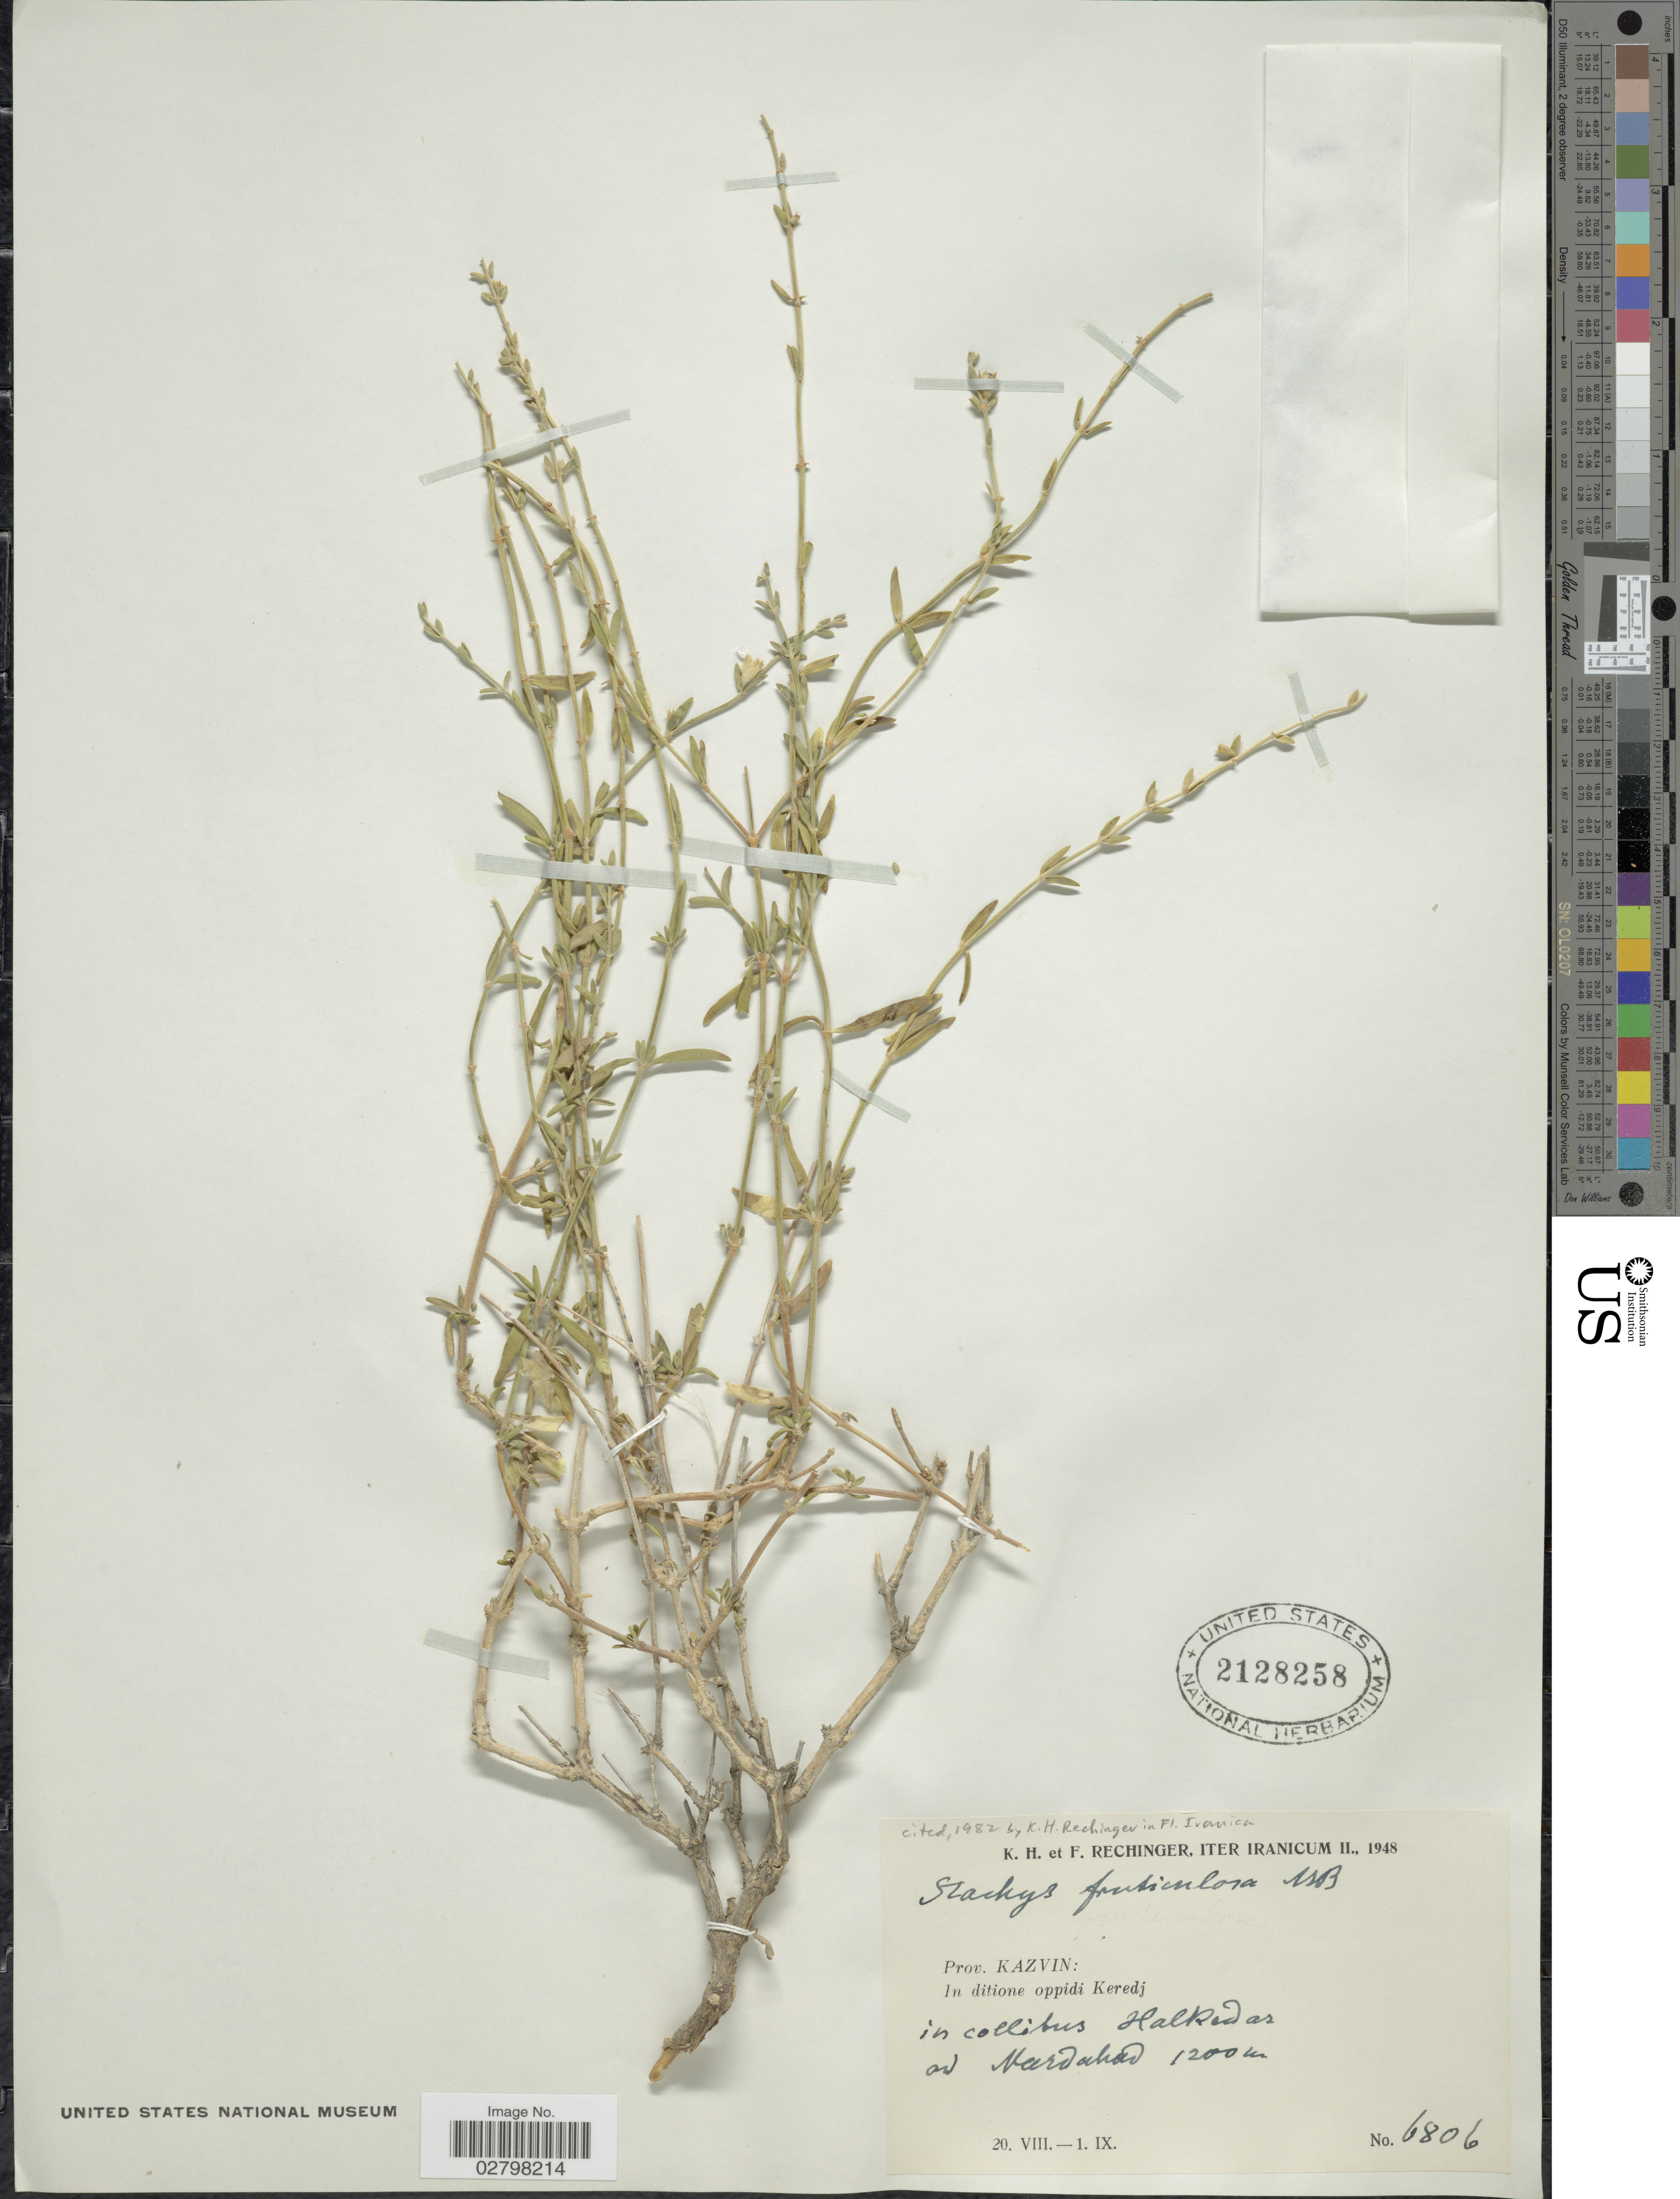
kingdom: Plantae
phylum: Tracheophyta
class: Magnoliopsida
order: Lamiales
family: Lamiaceae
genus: Stachys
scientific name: Stachys fruticulosa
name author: M. Bieb.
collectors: K. H. Rechinger & F. Rechinger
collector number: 6806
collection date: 1948-08-10/1948-09-01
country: Iran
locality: Iter Iranicum. Prov. Kazvin: In ditione oppidi Keredj in collibus Halkedar ad Mardabad.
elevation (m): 1200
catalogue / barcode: US 2128258